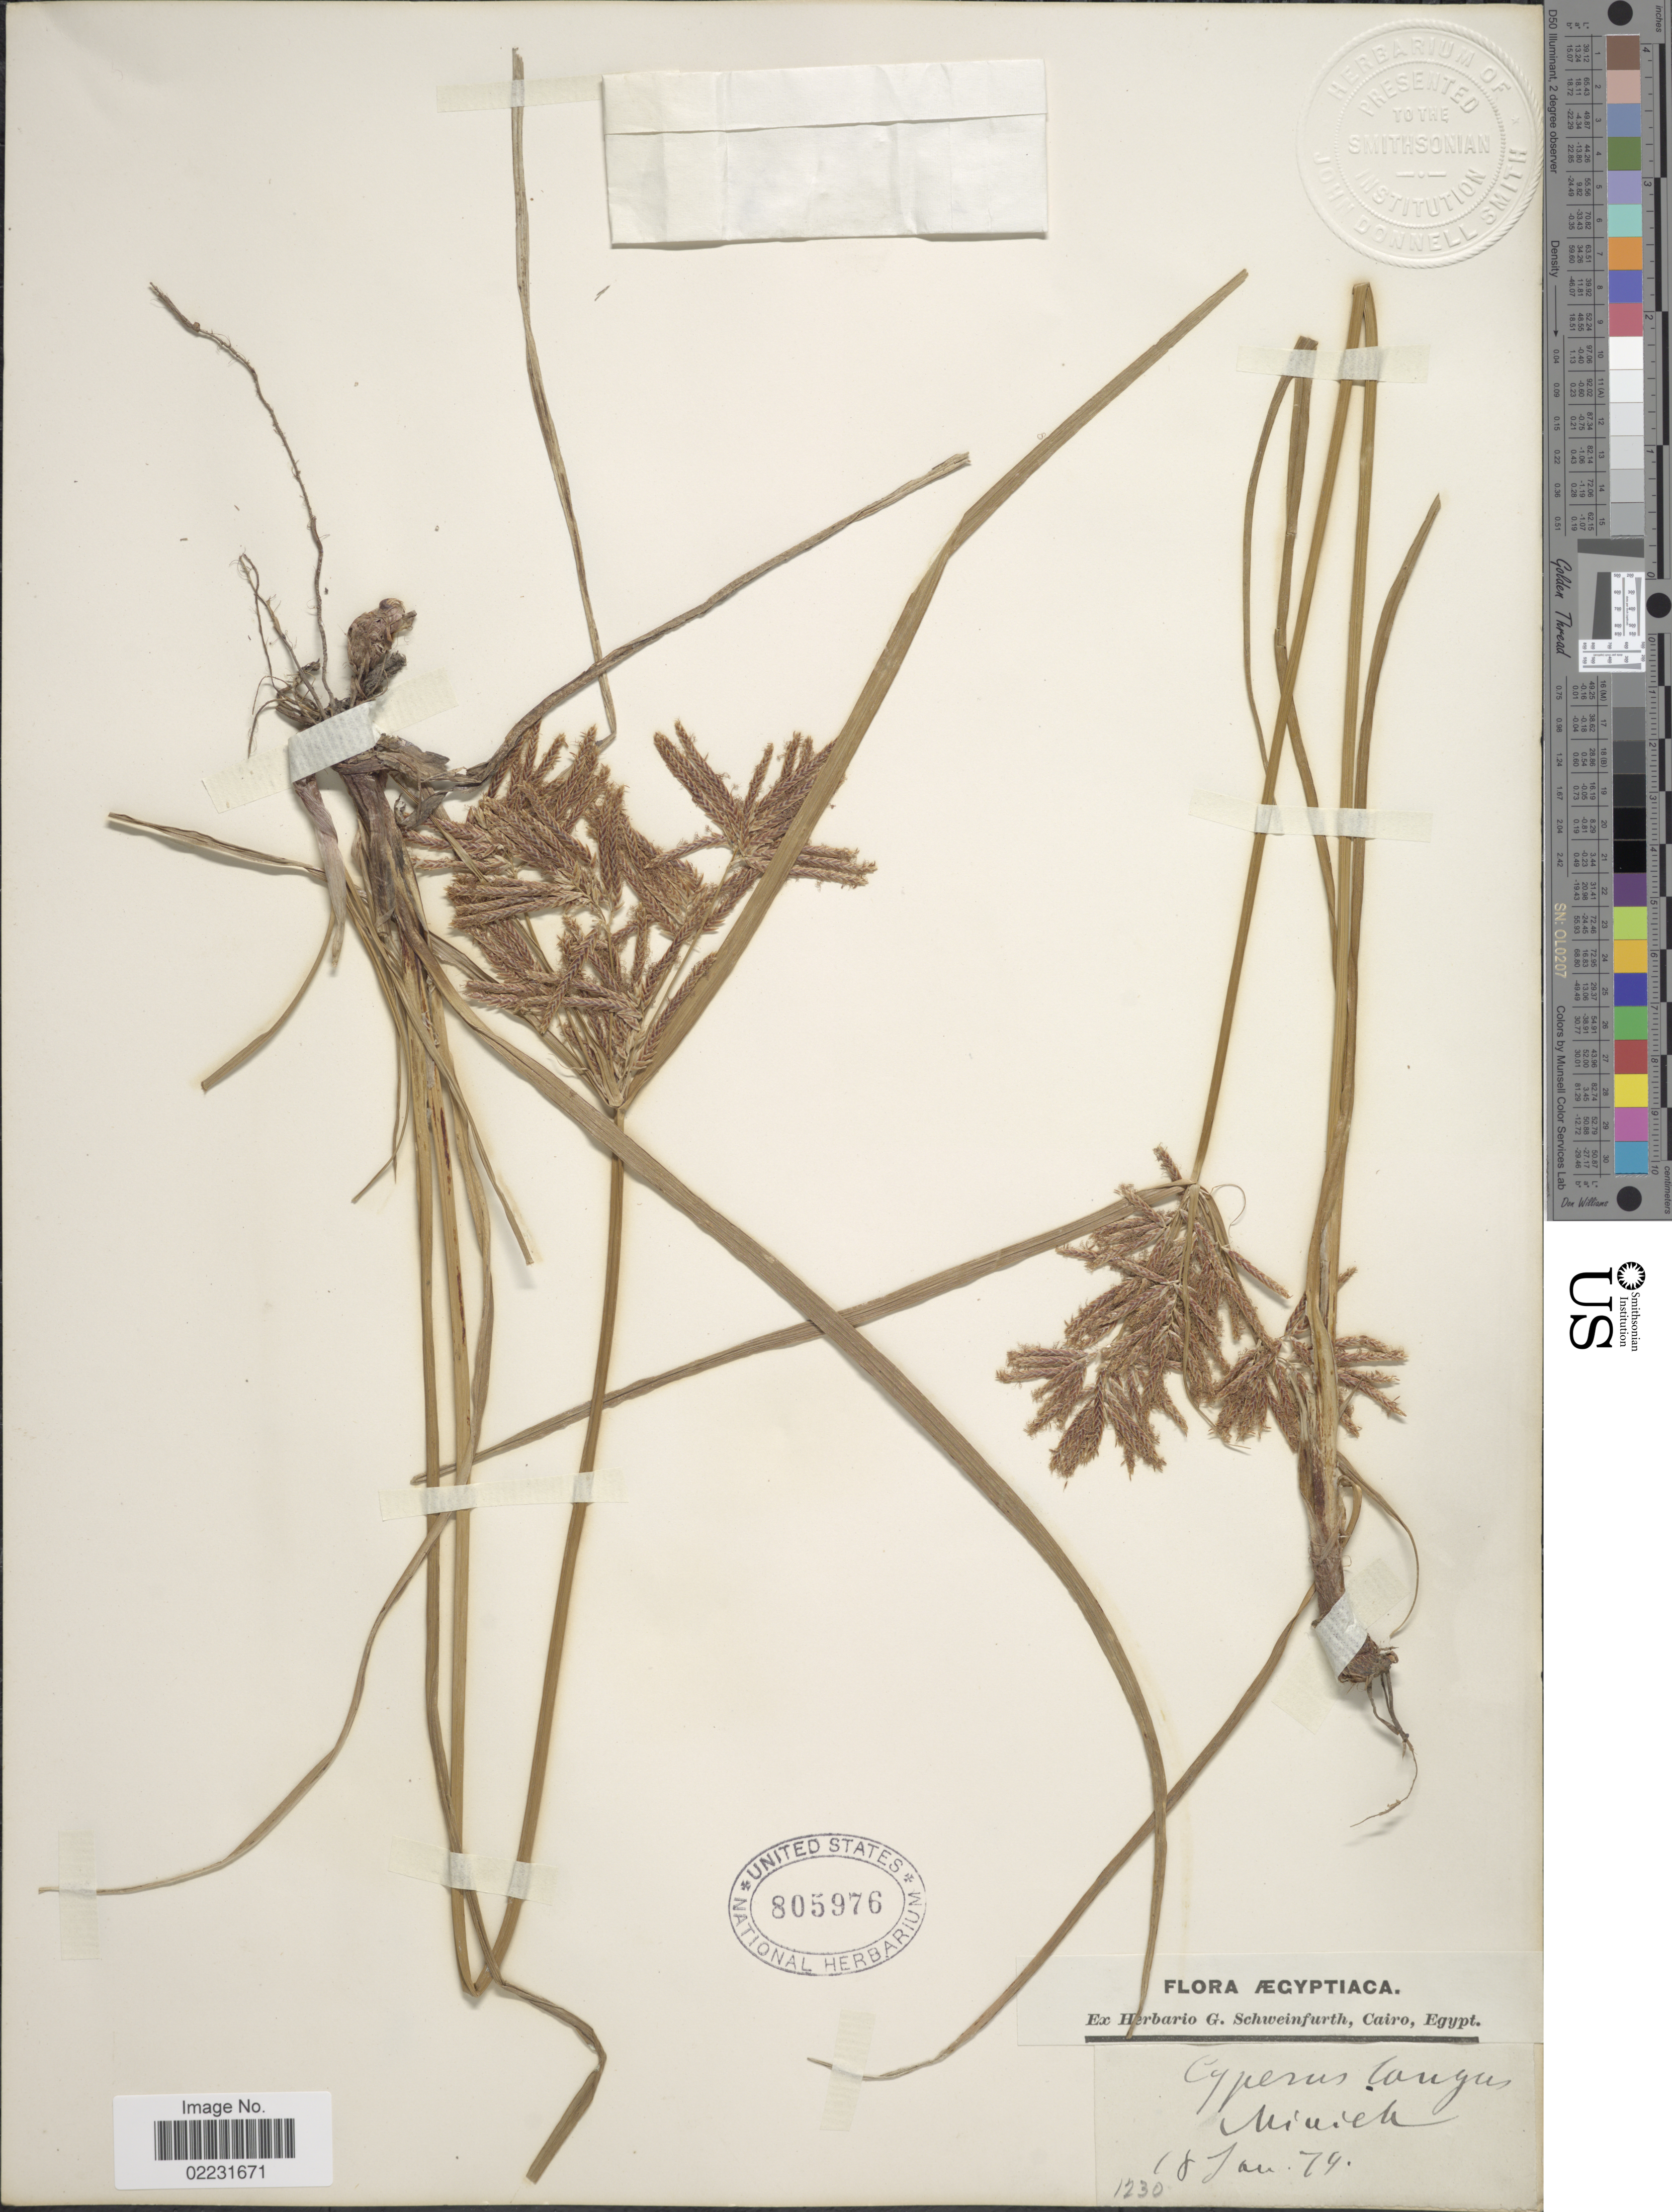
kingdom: Plantae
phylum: Tracheophyta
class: Liliopsida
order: Poales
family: Cyperaceae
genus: Cyperus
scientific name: Cyperus longus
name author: L.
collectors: ex herb. G. Schweinfurth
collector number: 1230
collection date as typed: Transcribed d/m/y: 18/1/79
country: Egypt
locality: Minieh.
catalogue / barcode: US 805976